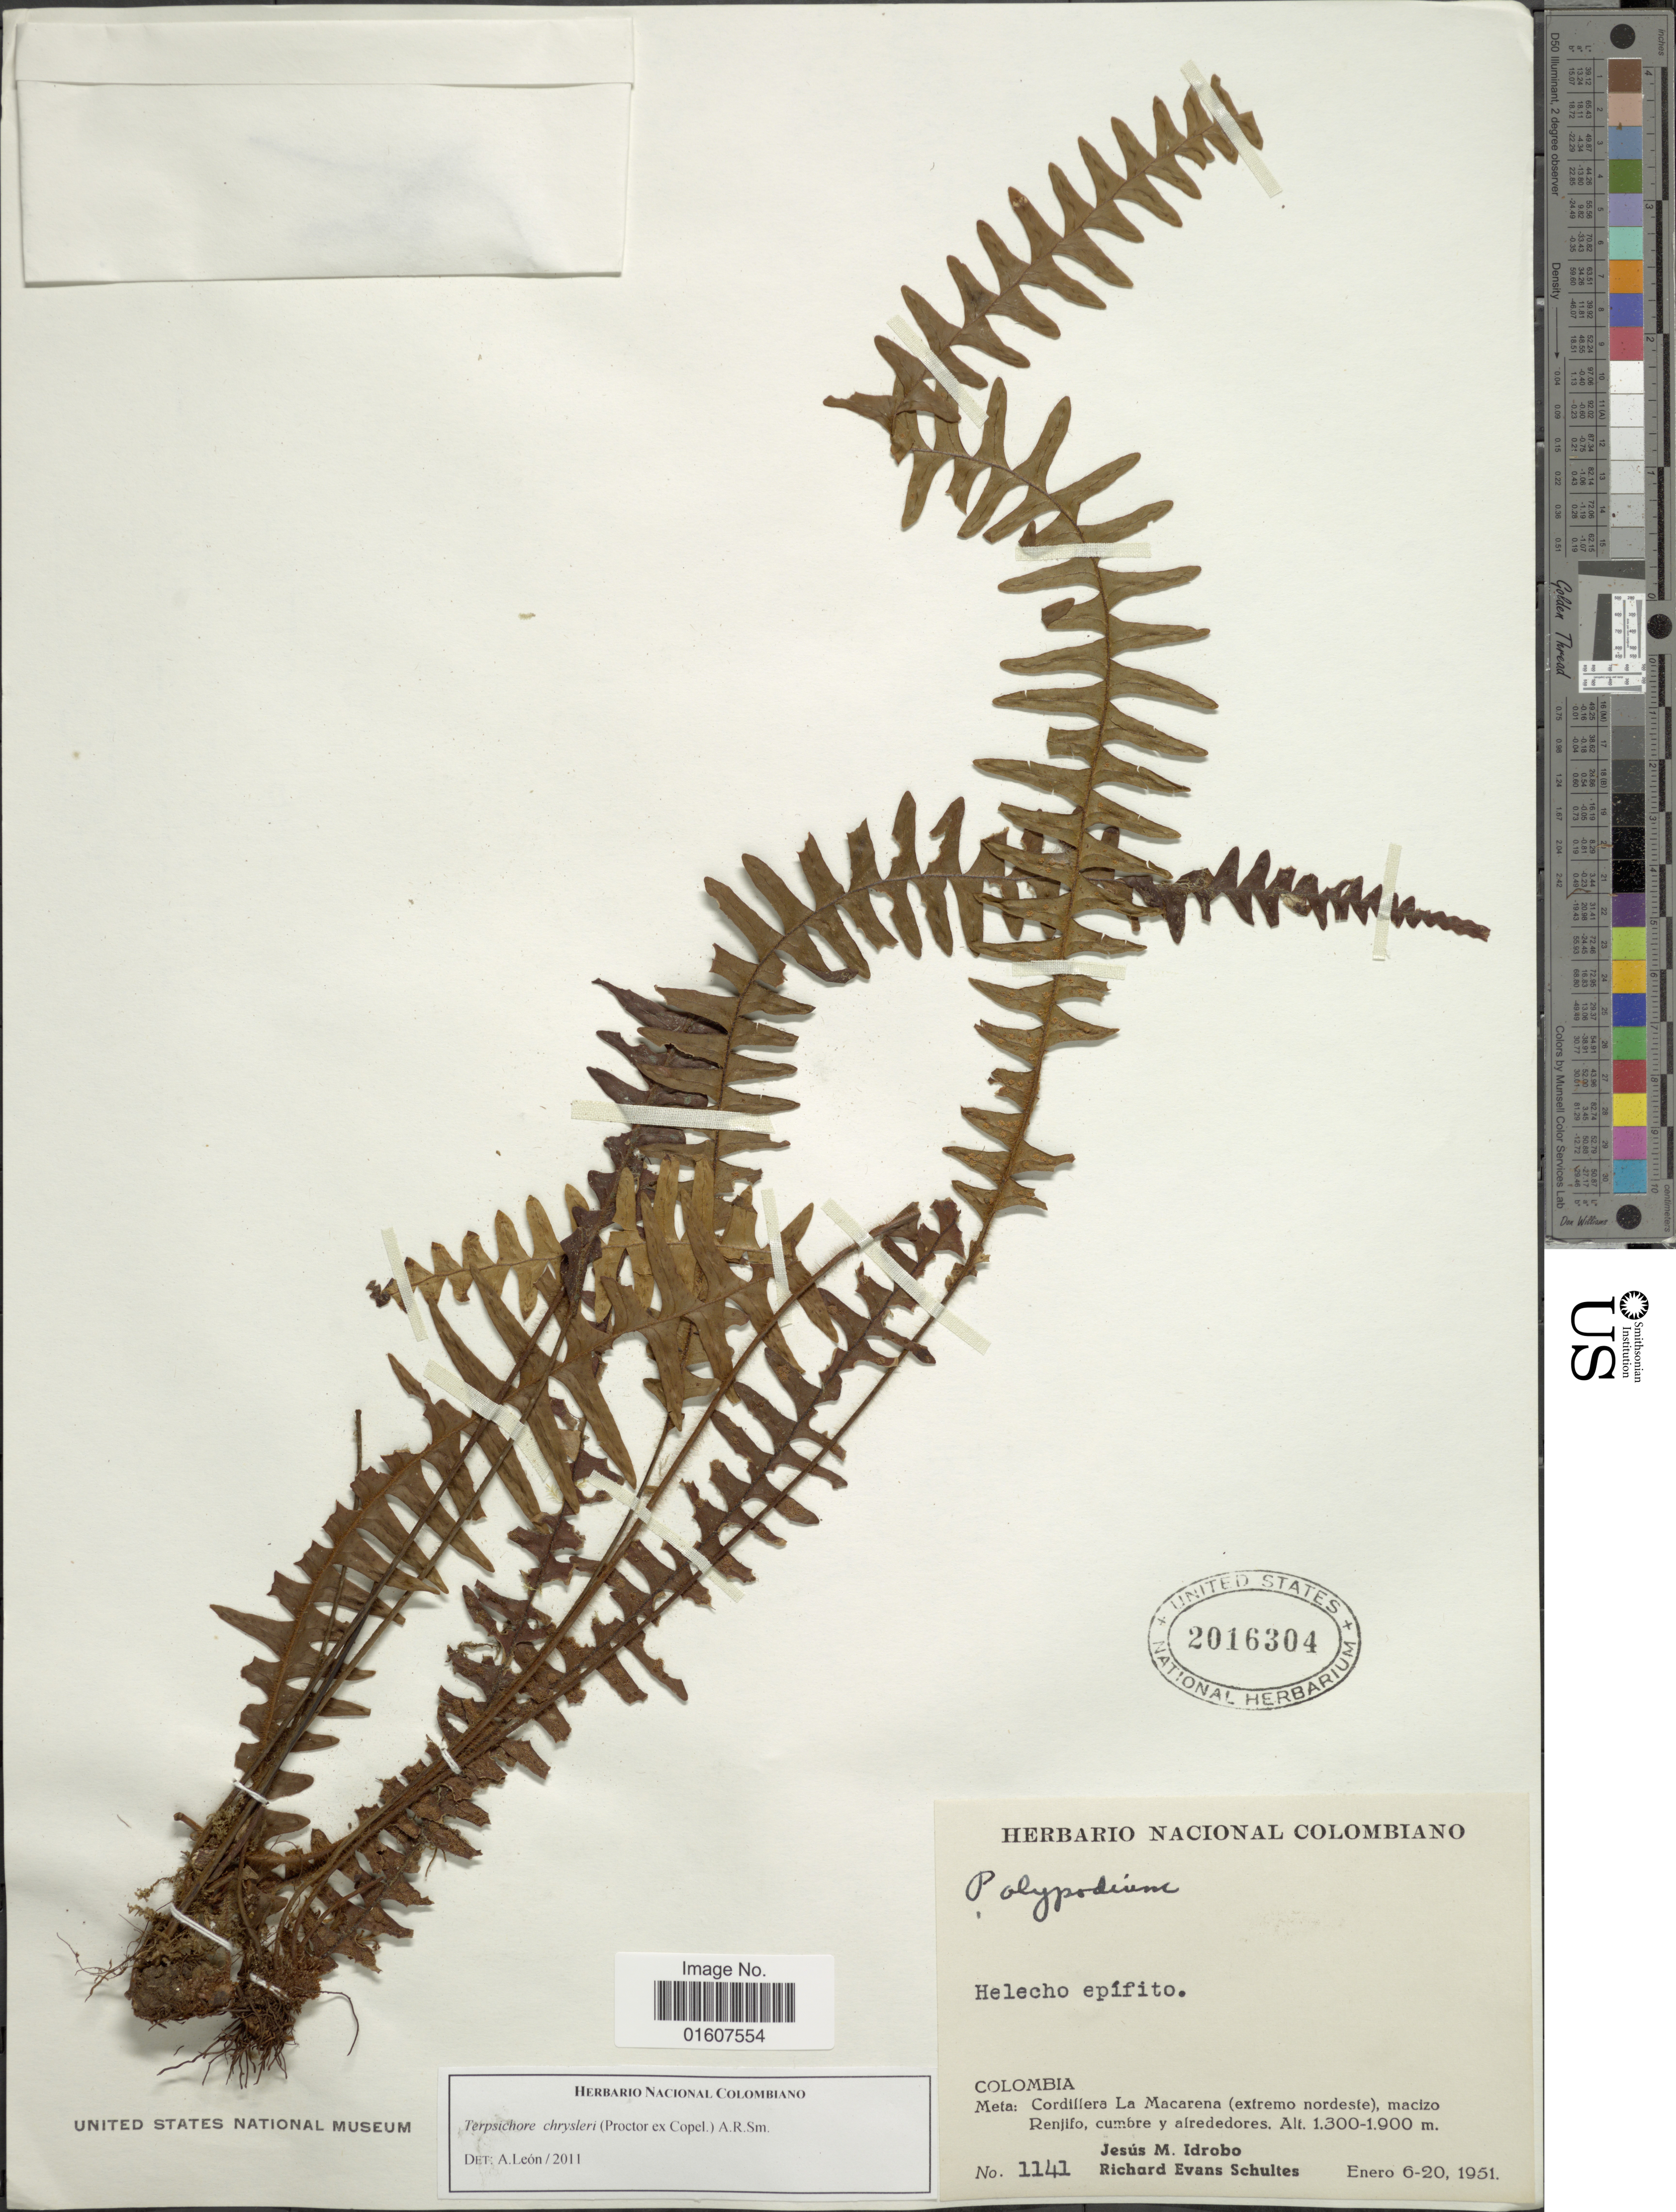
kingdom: Plantae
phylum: Tracheophyta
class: Polypodiopsida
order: Polypodiales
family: Polypodiaceae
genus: Terpsichore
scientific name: Terpsichore chrysleri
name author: (Copel.) A.R. Sm.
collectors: J. M. Idrobo & R. E. Schultes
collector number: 1141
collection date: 1951-01-06/1951-01-20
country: Colombia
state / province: Meta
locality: Cordillera La Macarena (extremo nordeste), macizo Renjifo, cumbre y alrededores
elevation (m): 1300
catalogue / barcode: US 2016304